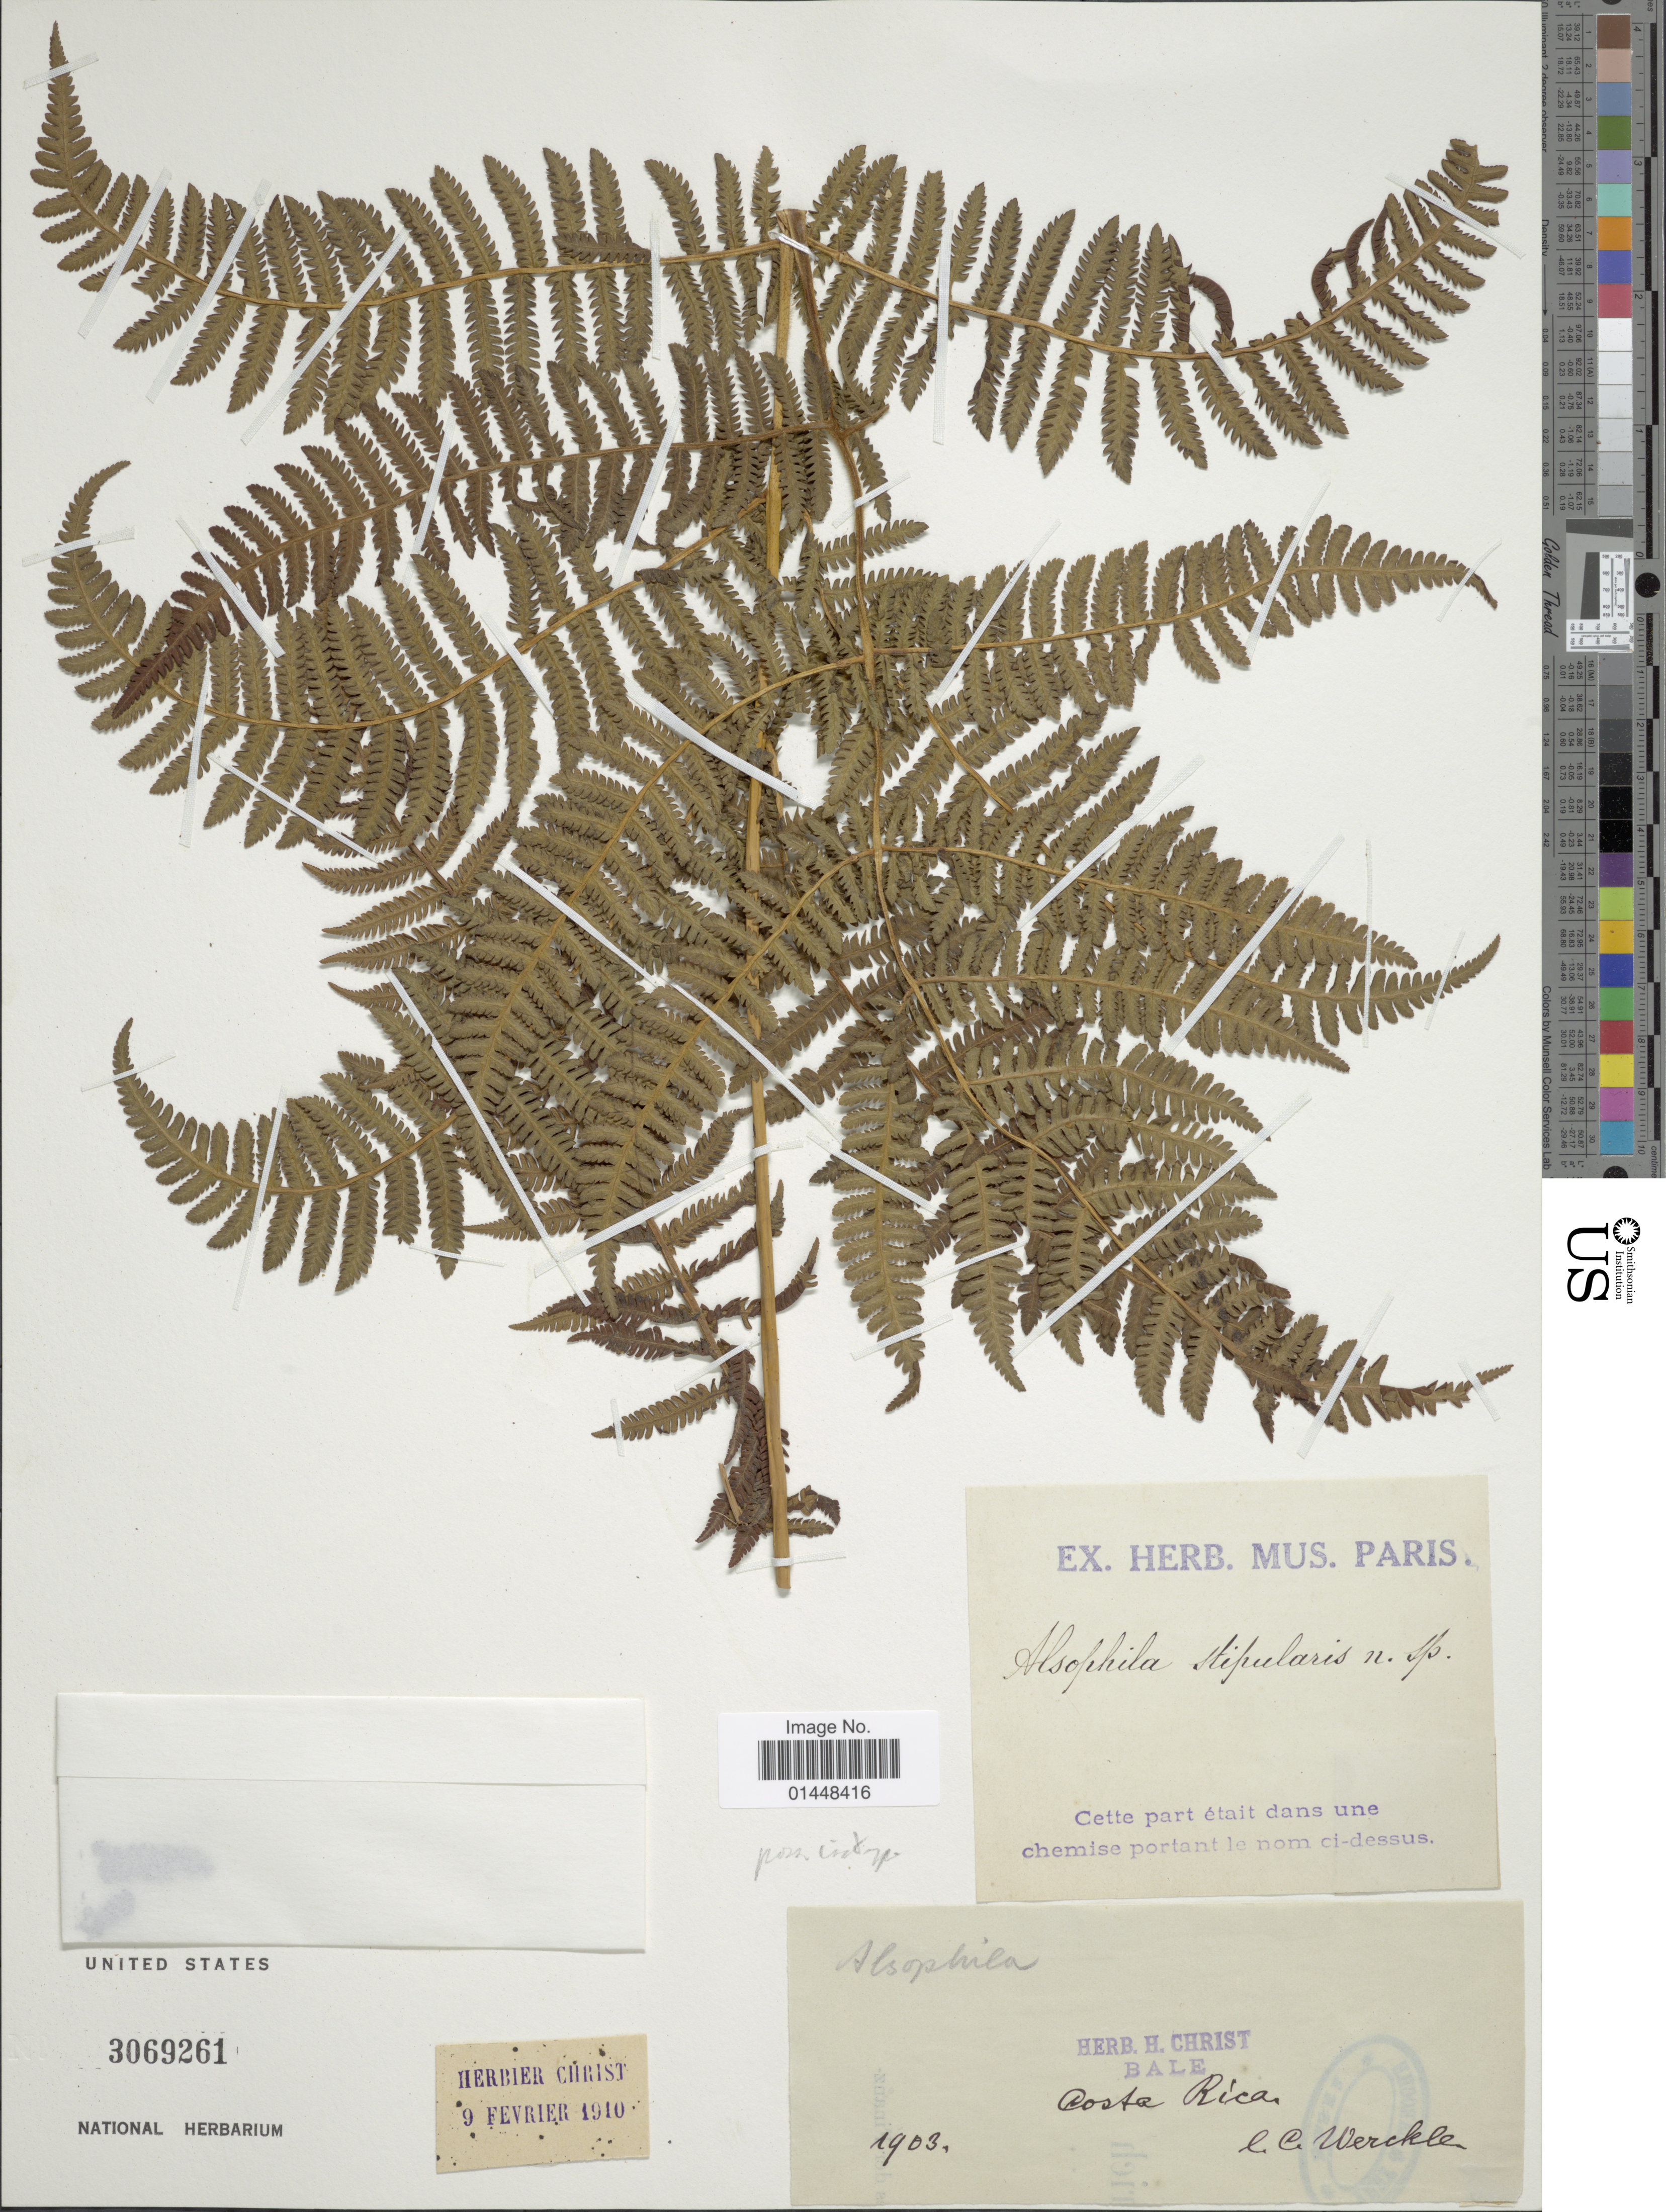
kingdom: Plantae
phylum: Tracheophyta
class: Polypodiopsida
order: Cyatheales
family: Cyatheaceae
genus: Cyathea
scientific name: Cyathea bicrenata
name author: Liebm.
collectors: C. C Wercklé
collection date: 1903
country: Costa Rica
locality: Cette part etait dans une chemise portant le nom ci-dessus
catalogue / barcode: US 3069261